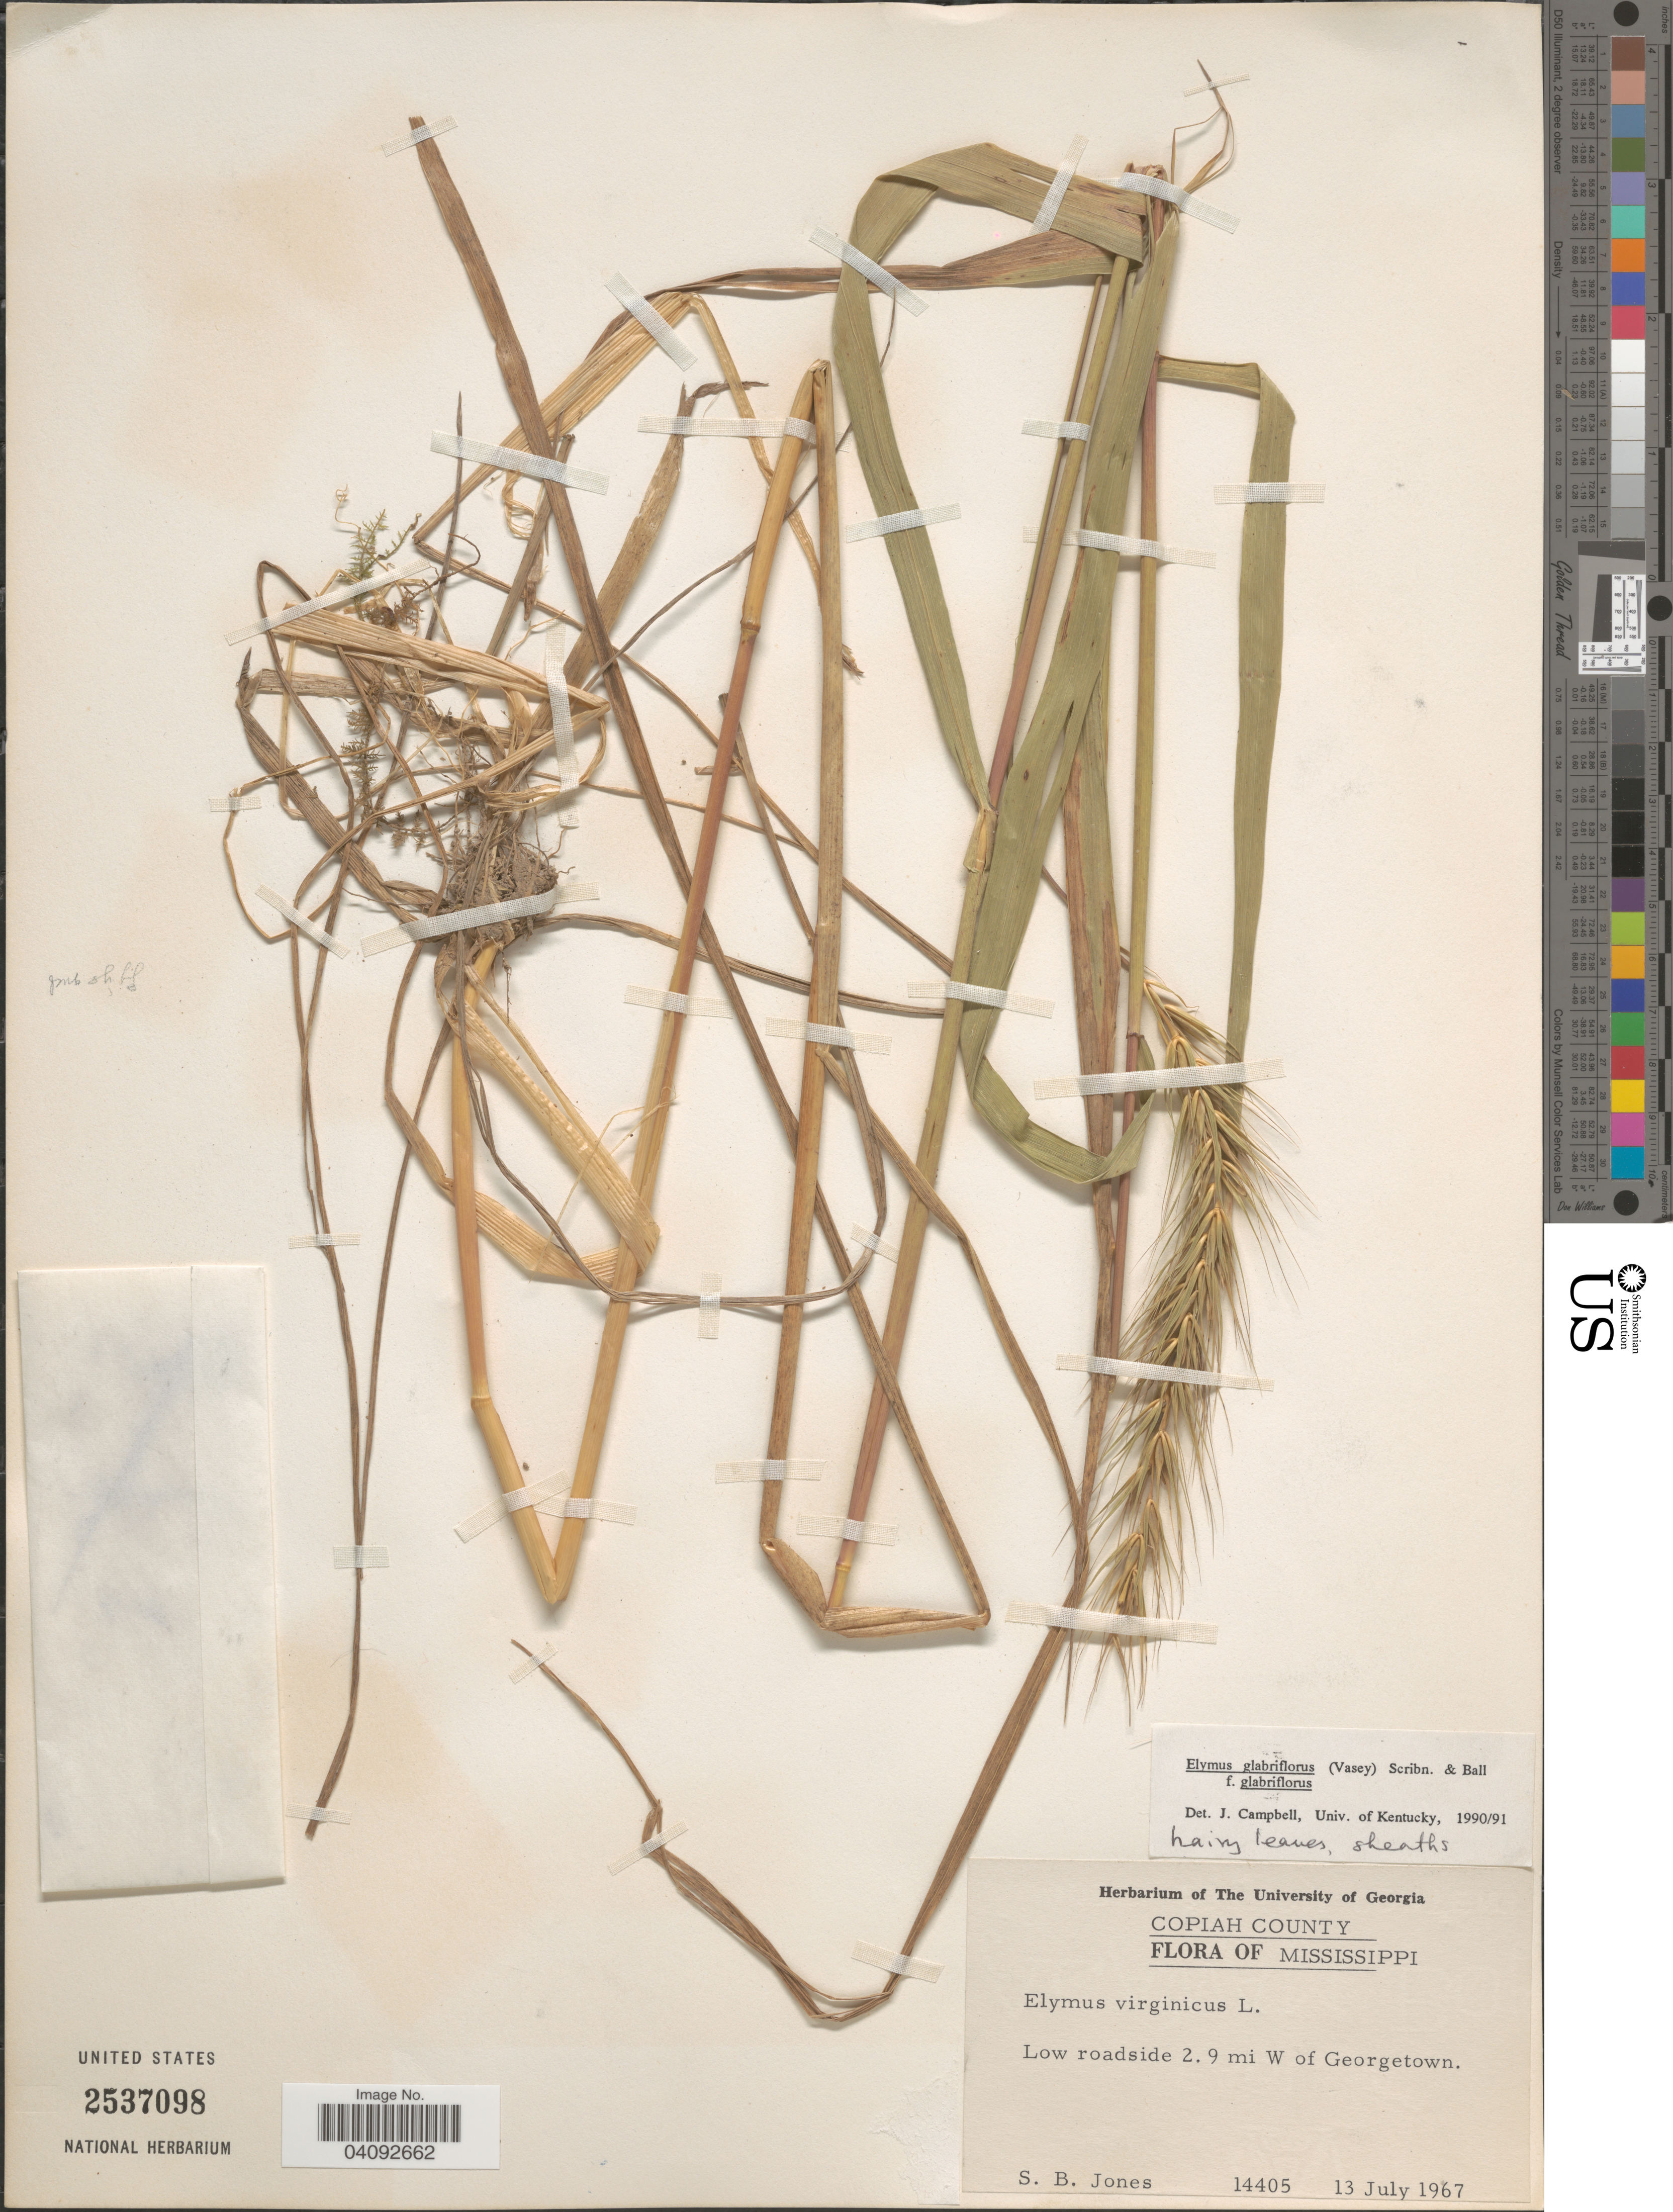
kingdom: Plantae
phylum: Tracheophyta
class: Liliopsida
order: Poales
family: Poaceae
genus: Elymus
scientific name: Elymus glabriflorus var. glabriflorus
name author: (Vasey ex L.H. Dewey) Scribn. & C.R. Ball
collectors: S. B. Jones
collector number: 14405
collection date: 1967-07-13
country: United States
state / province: Mississippi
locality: Copiah County, Low roadside 2.9 mi W of Georgetown.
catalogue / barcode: US 2537098